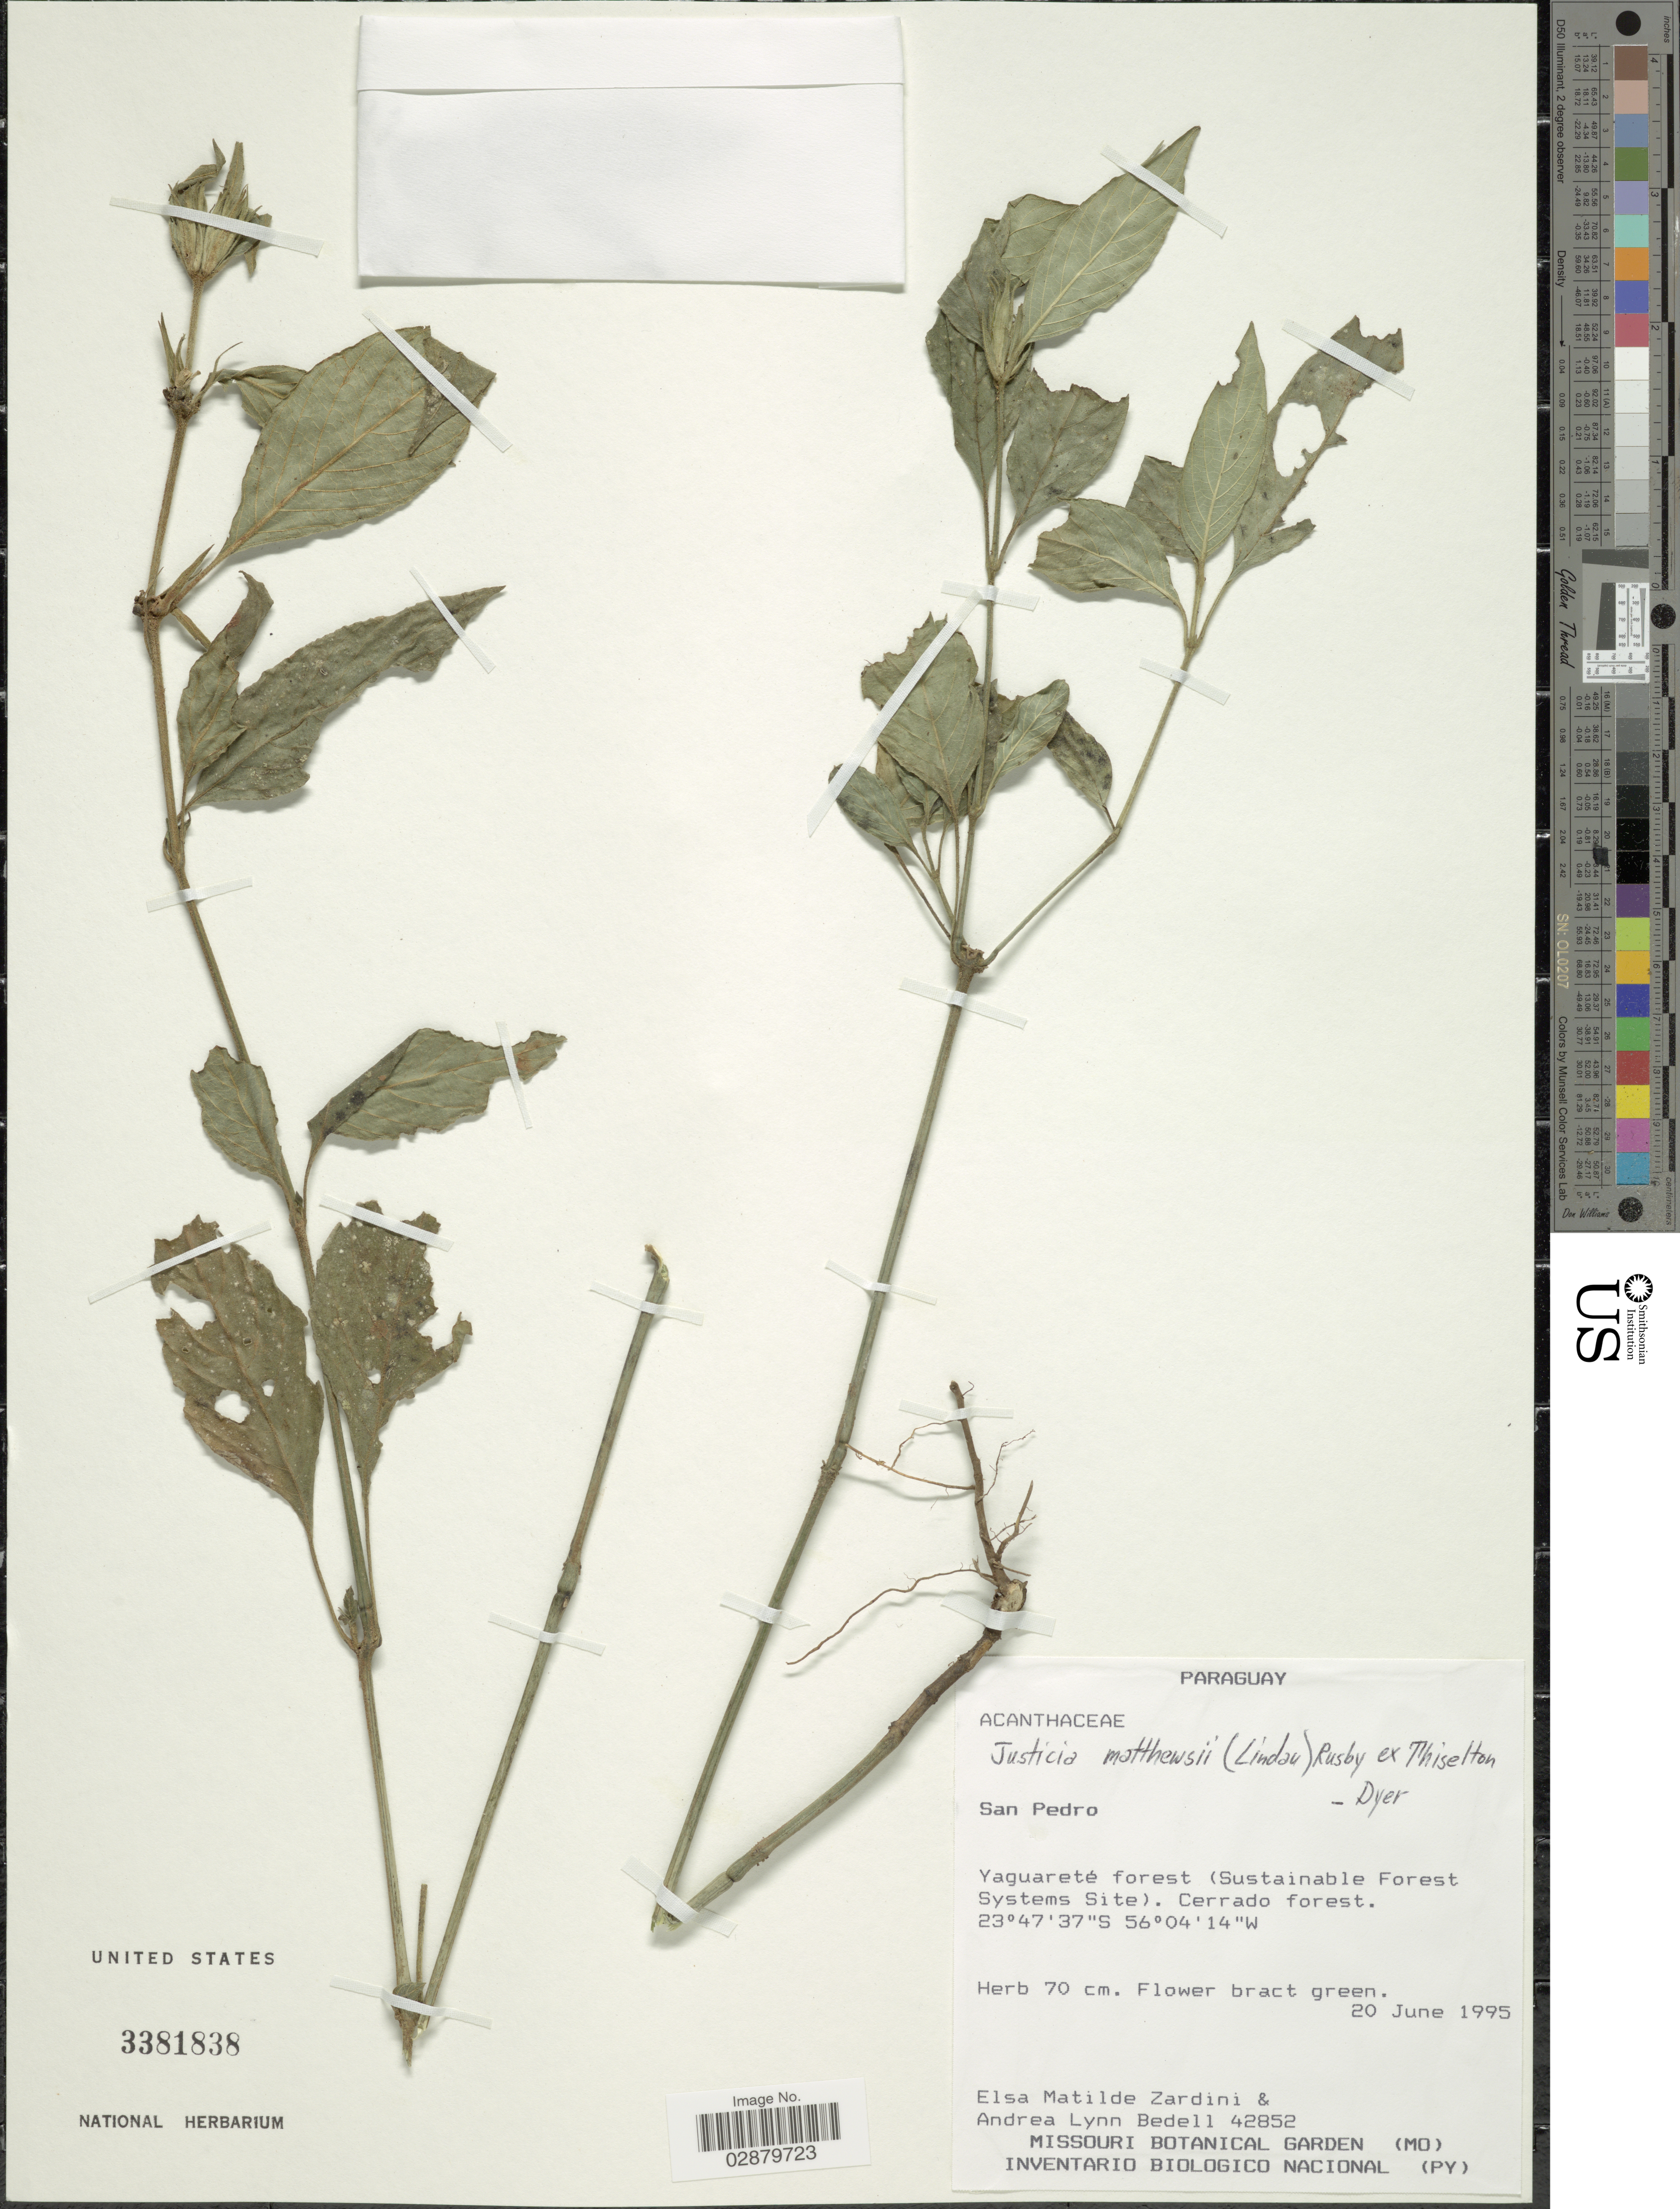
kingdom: Plantae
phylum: Tracheophyta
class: Magnoliopsida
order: Lamiales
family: Acanthaceae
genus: Justicia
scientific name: Justicia matthewsii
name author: (Lindau) Rusby ex Dyer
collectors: E. M. Zardini & A. Bedell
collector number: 42852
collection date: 1995-06-20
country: Paraguay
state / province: San Pedro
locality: Yaguareté forest (Sustainable Forest Systems Site).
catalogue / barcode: US 3381838